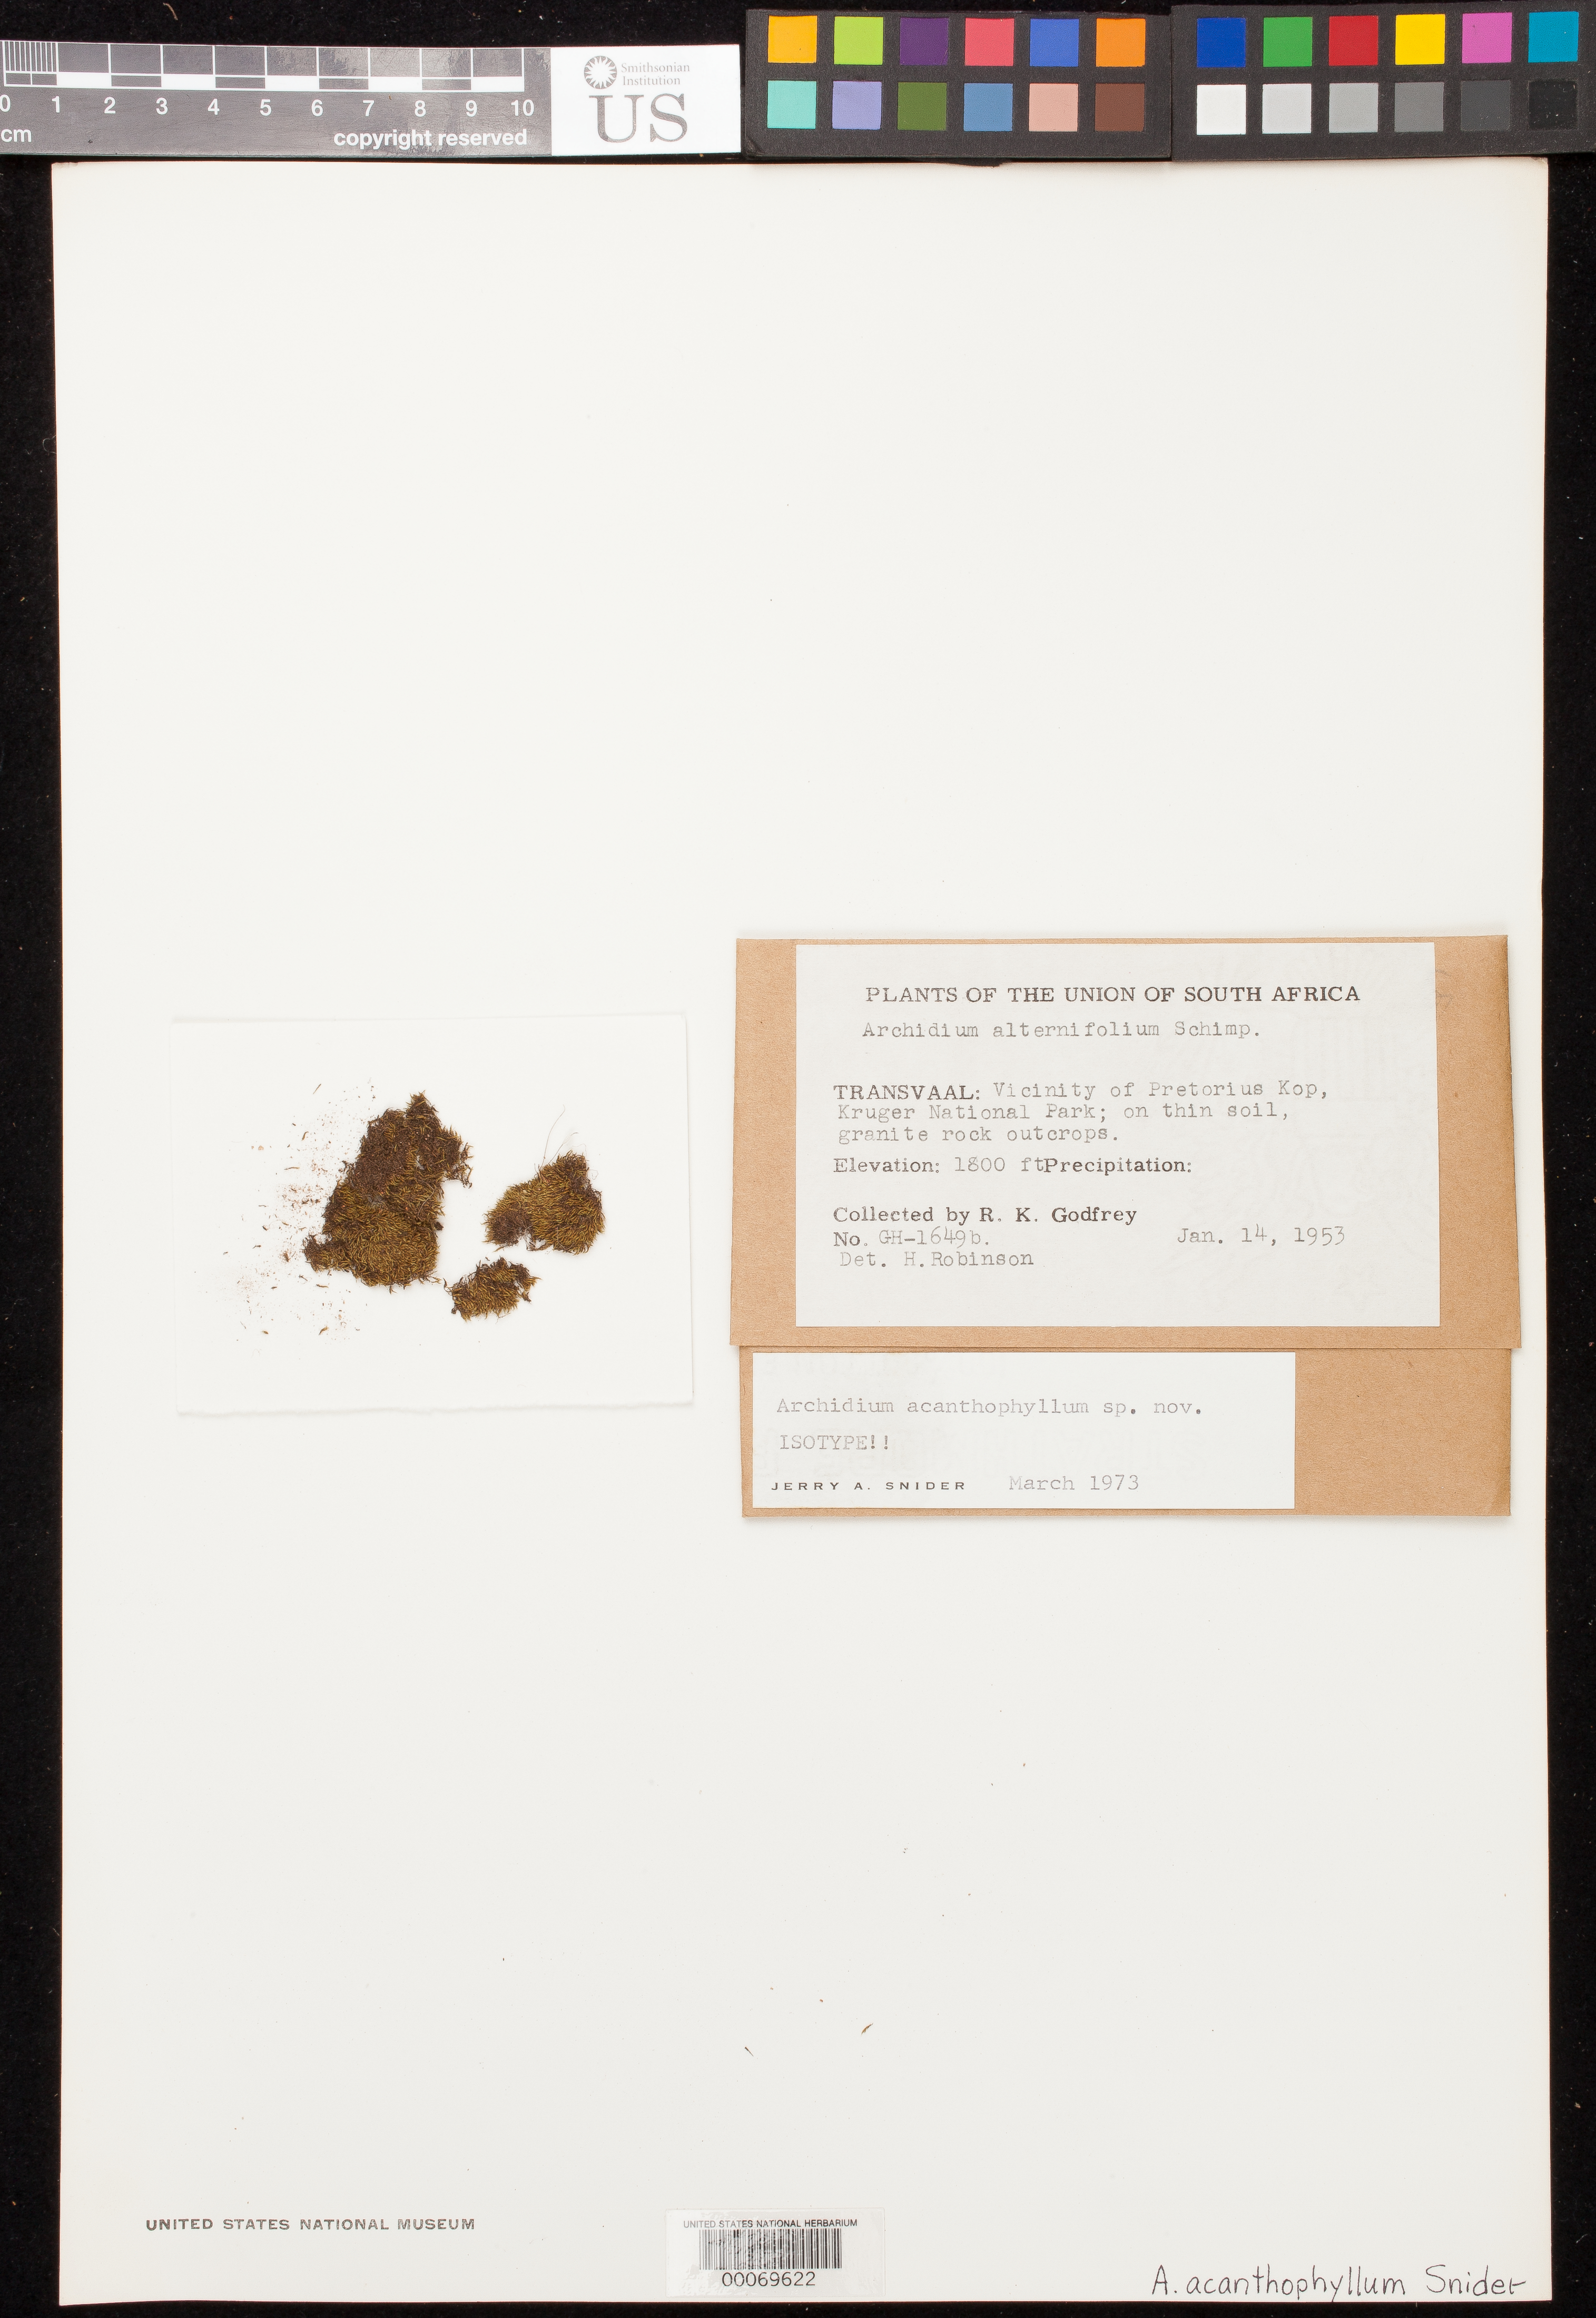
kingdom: Plantae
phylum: Bryophyta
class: Bryopsida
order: Archidiales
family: Archidiaceae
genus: Archidium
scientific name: Archidium acanthophyllum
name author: Snider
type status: Isotype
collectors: R. K. Godfrey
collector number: Gh-1649-b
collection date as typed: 14 Jan 1953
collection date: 1953-01-14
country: South Africa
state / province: Mpumalanga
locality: Kruger Natl. Pk., vicinity of Pretorius Kop. Transvaal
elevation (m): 549